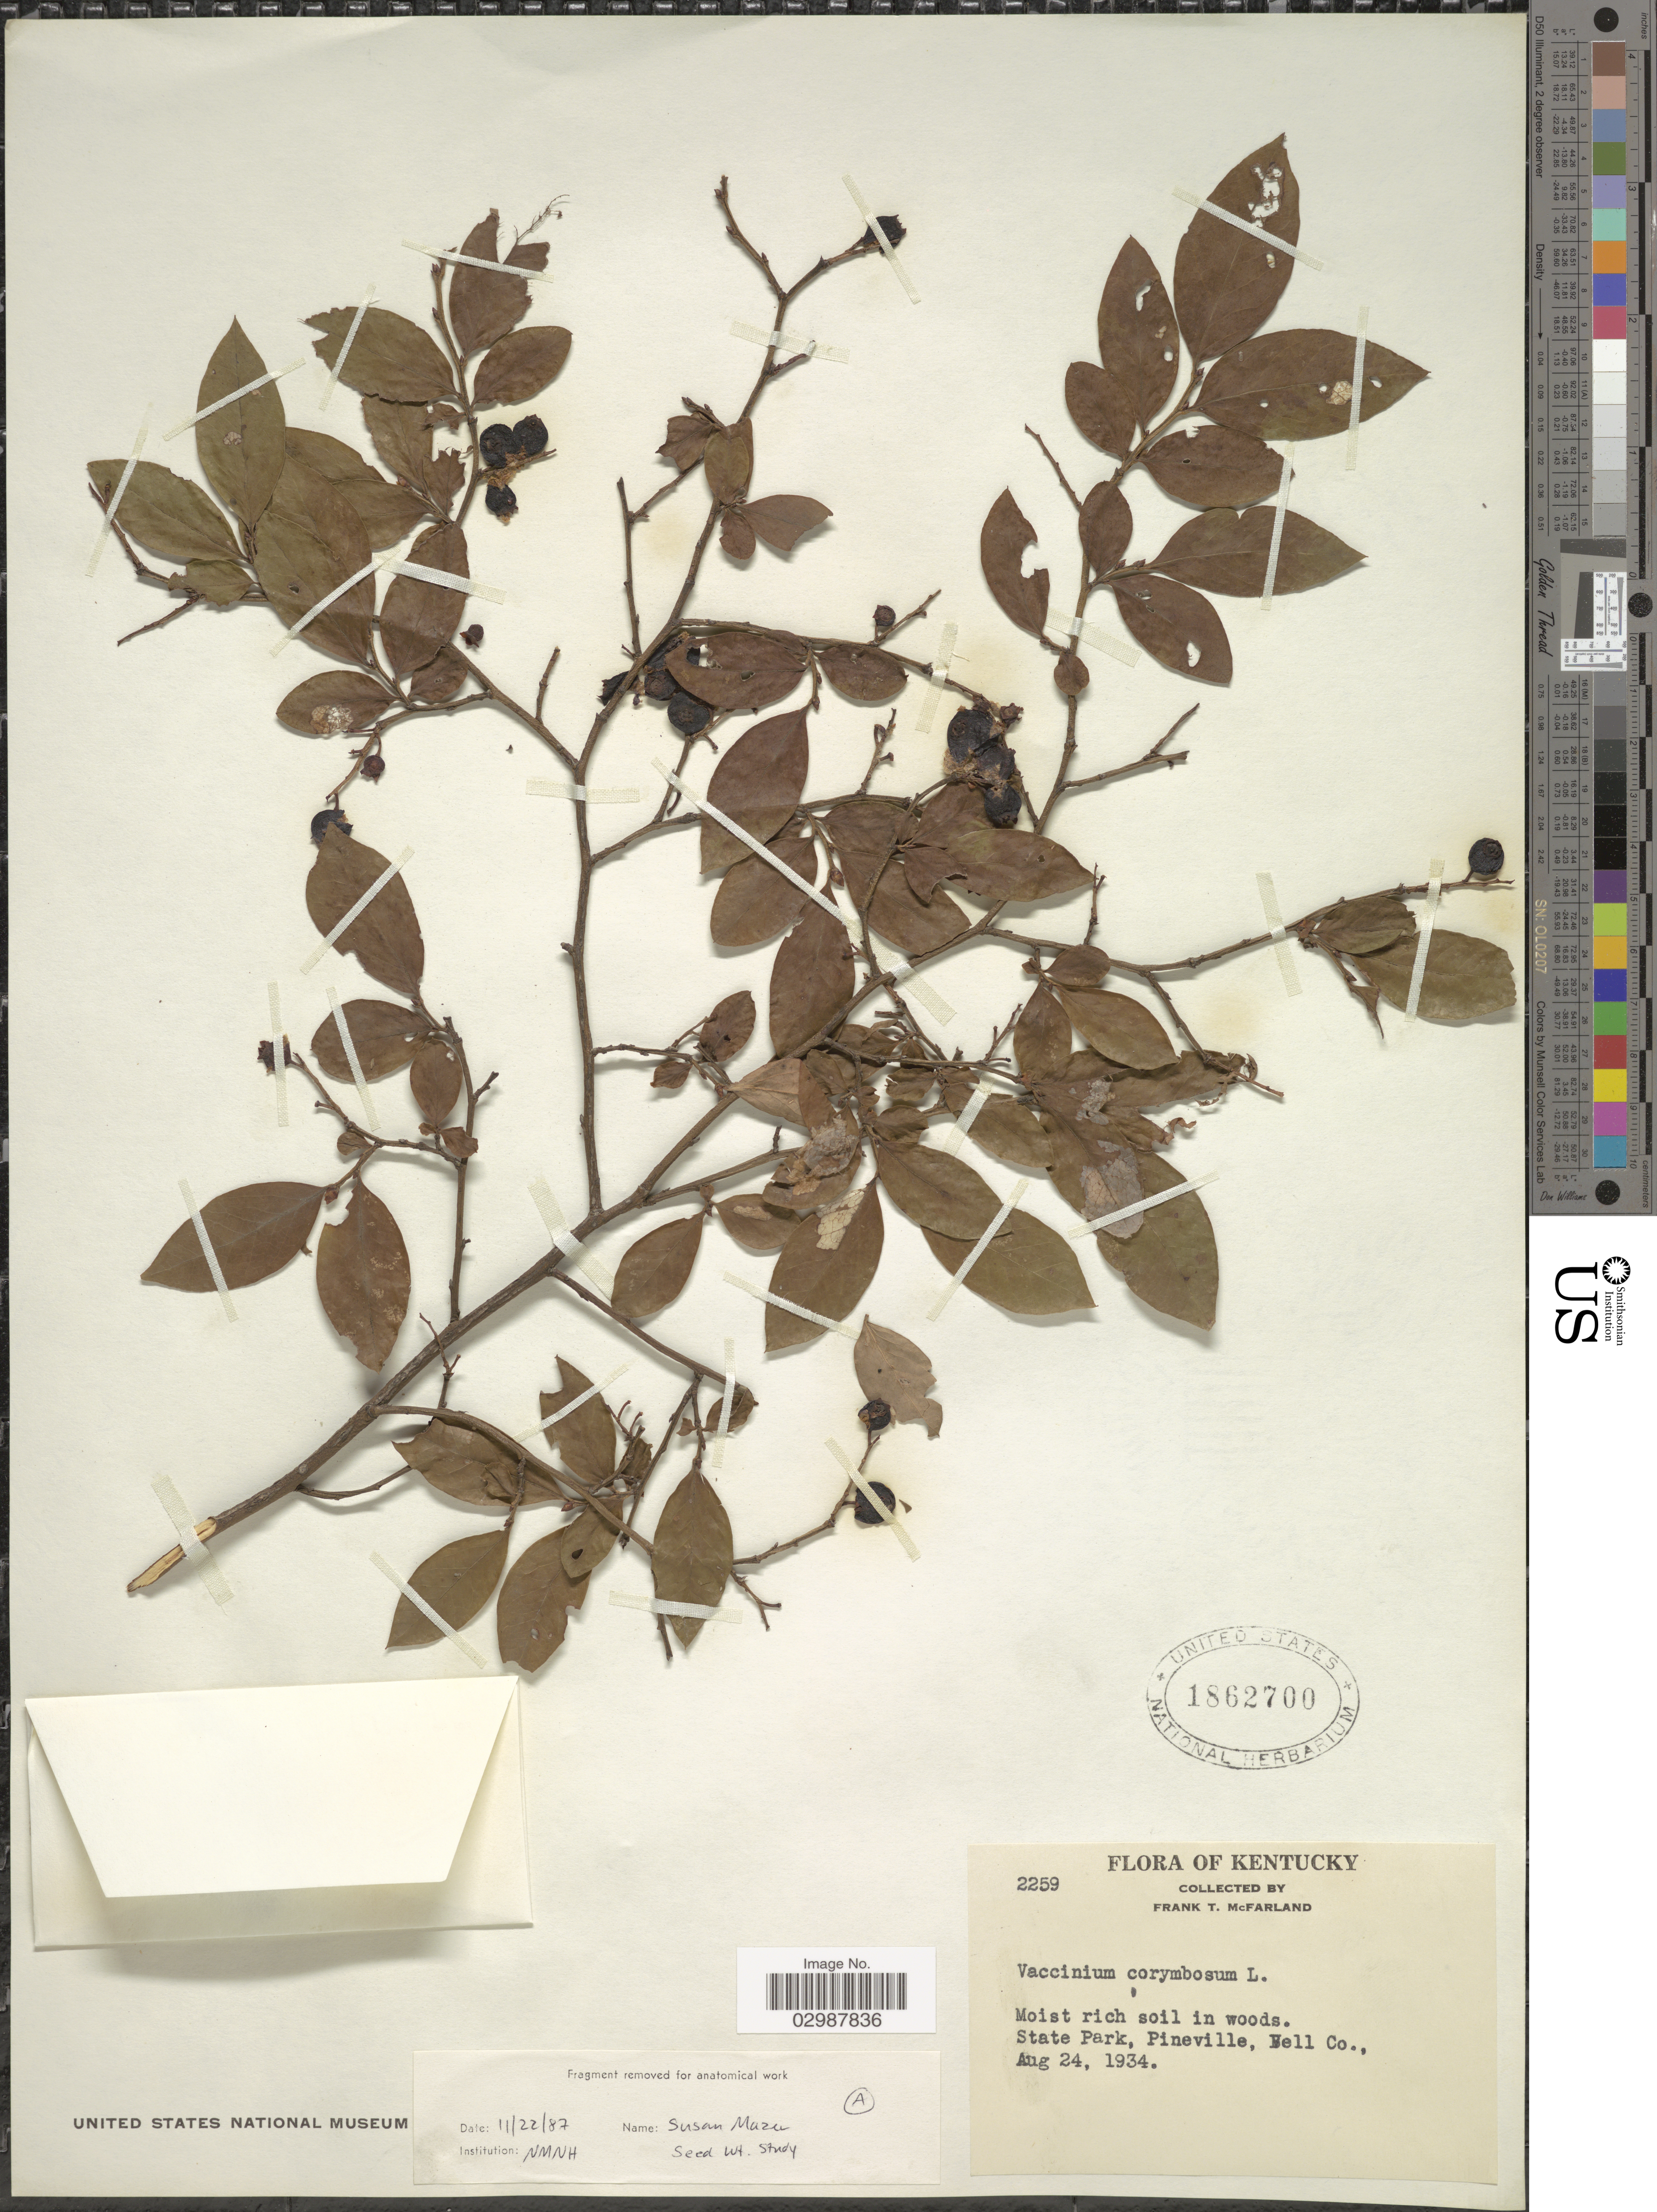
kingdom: Plantae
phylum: Tracheophyta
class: Magnoliopsida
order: Ericales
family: Ericaceae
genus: Vaccinium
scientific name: Vaccinium corymbosum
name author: L.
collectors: F. McFarland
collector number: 2259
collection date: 1934-08-24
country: United States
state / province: Kentucky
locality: State Park, Pineville, Dell Co.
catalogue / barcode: US 1862700